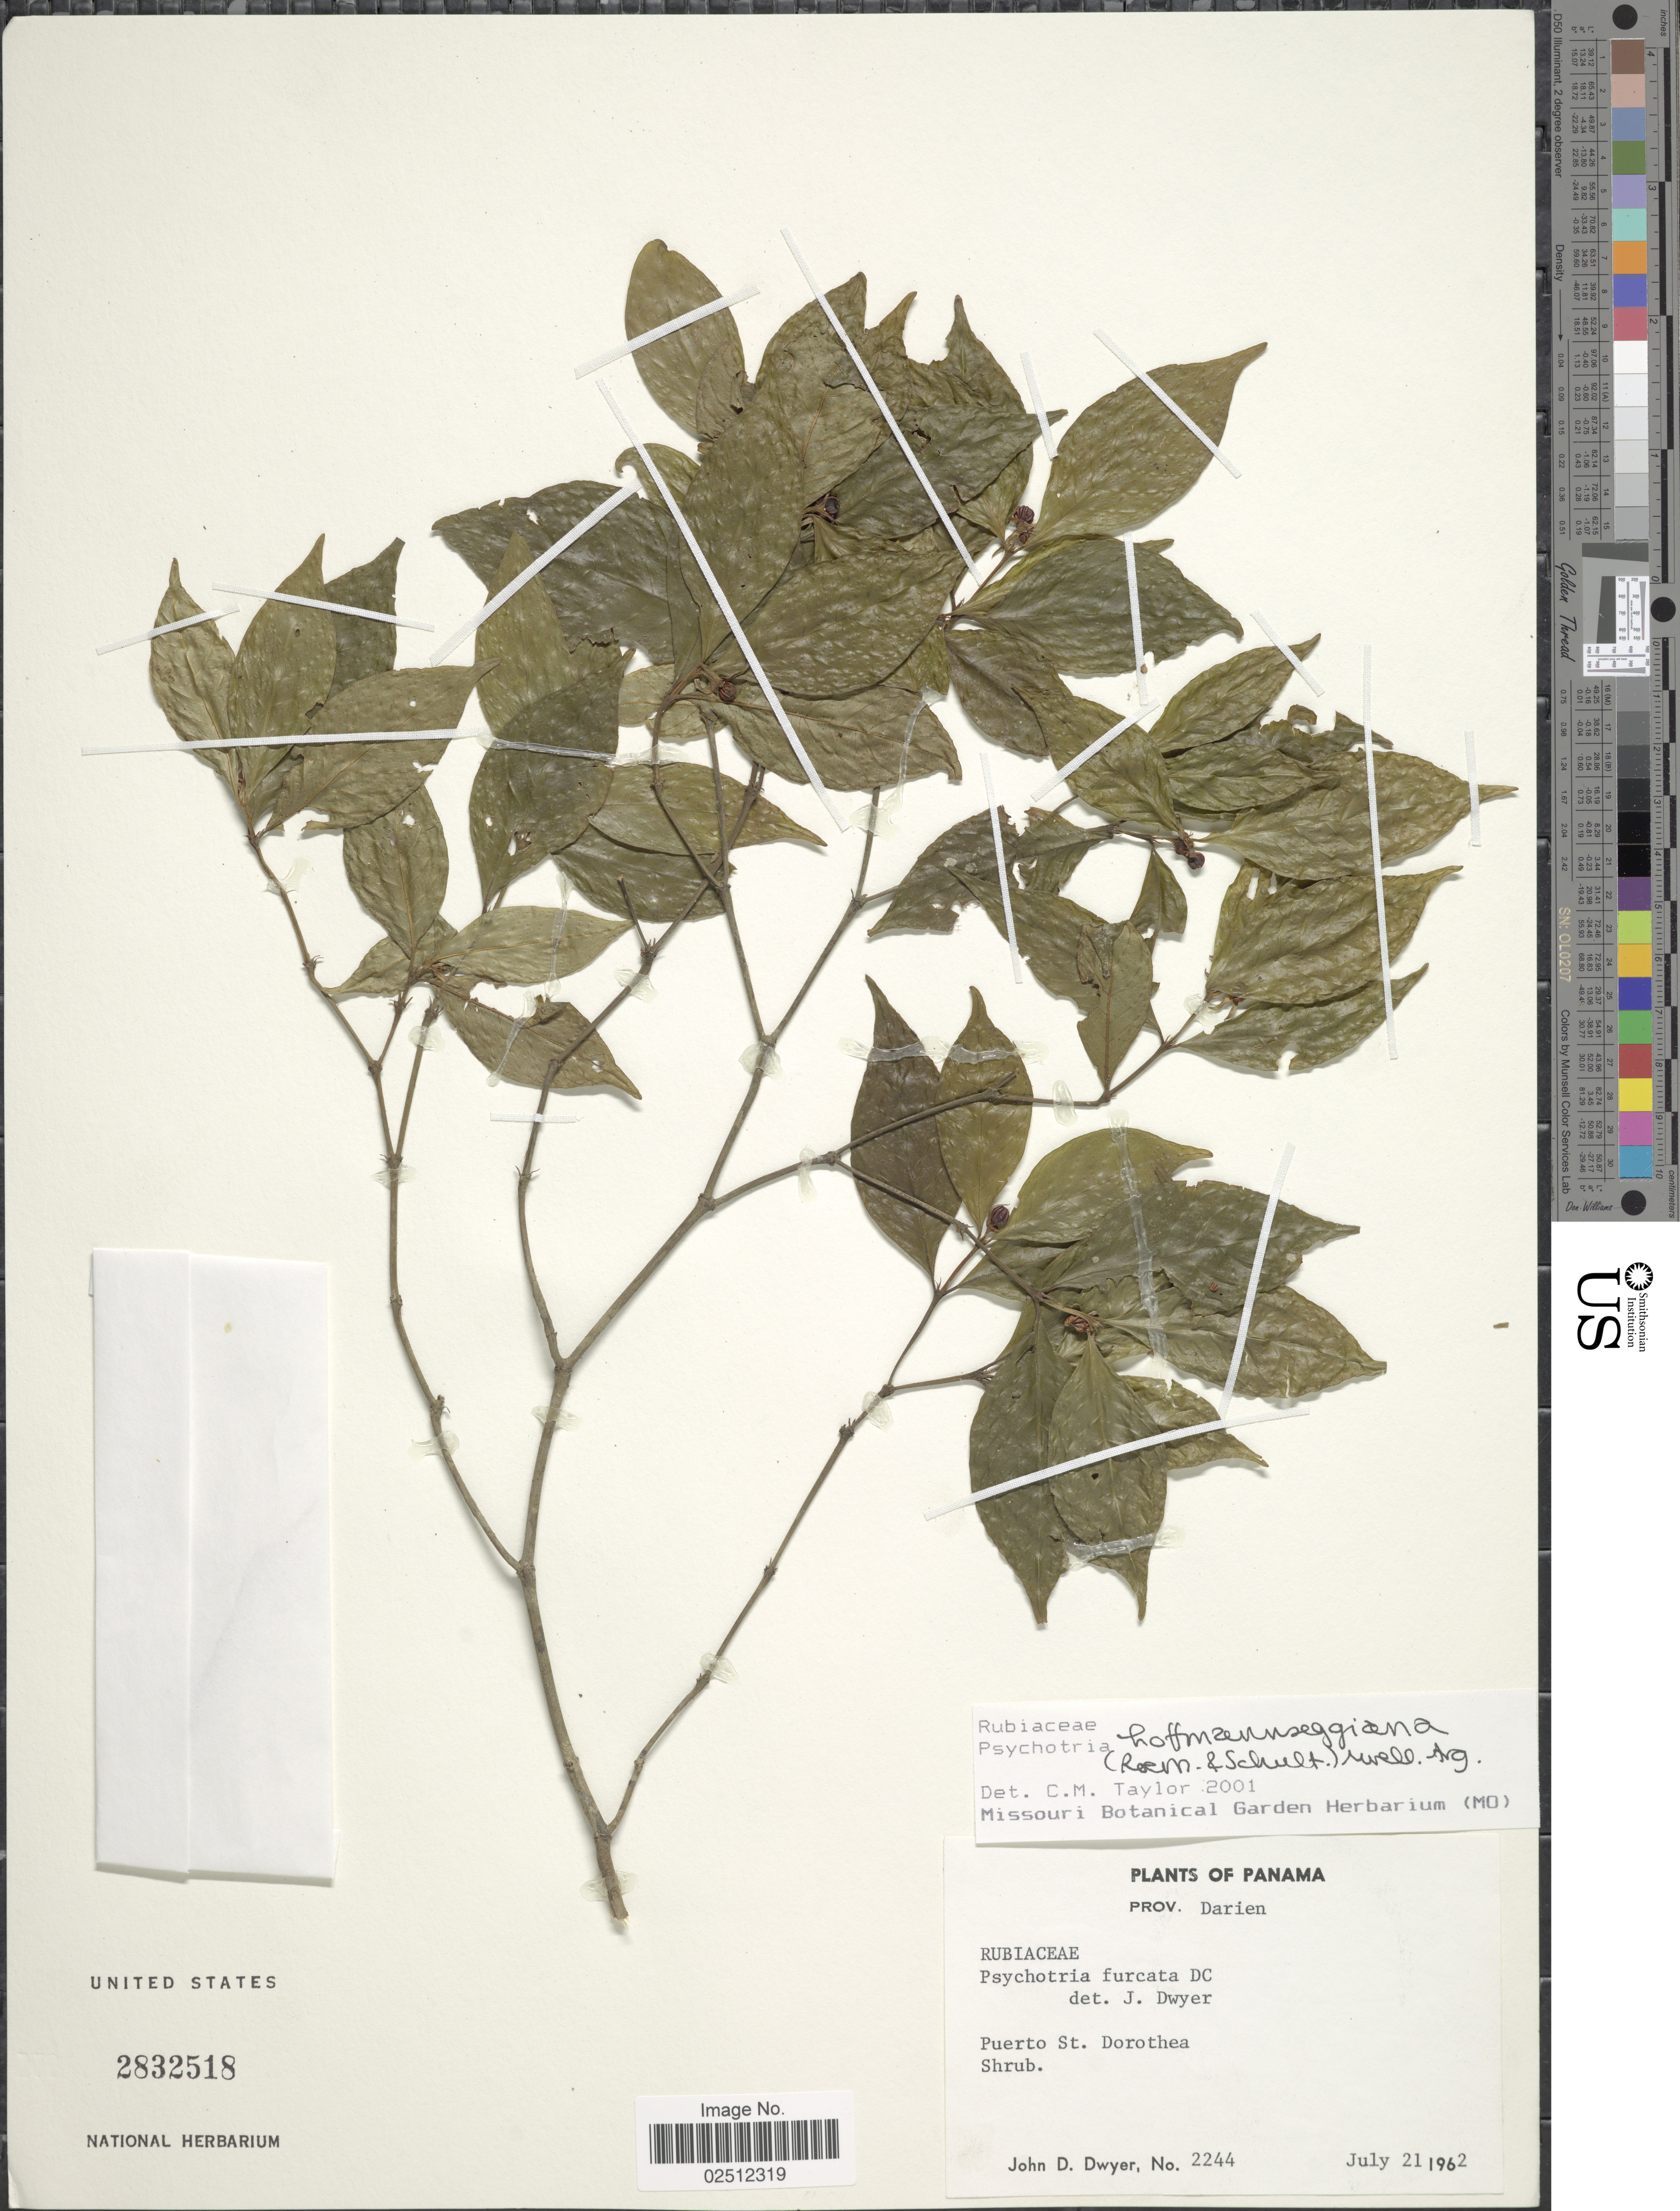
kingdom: Plantae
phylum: Tracheophyta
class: Magnoliopsida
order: Gentianales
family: Rubiaceae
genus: Psychotria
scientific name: Psychotria hoffmannseggiana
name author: (Willd. ex Roem. & Schult.) Müll. Arg.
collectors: J. D. Dwyer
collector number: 2244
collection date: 1962-07-21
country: Panama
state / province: Darién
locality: Puerto St Dorothea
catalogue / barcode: US 2832518